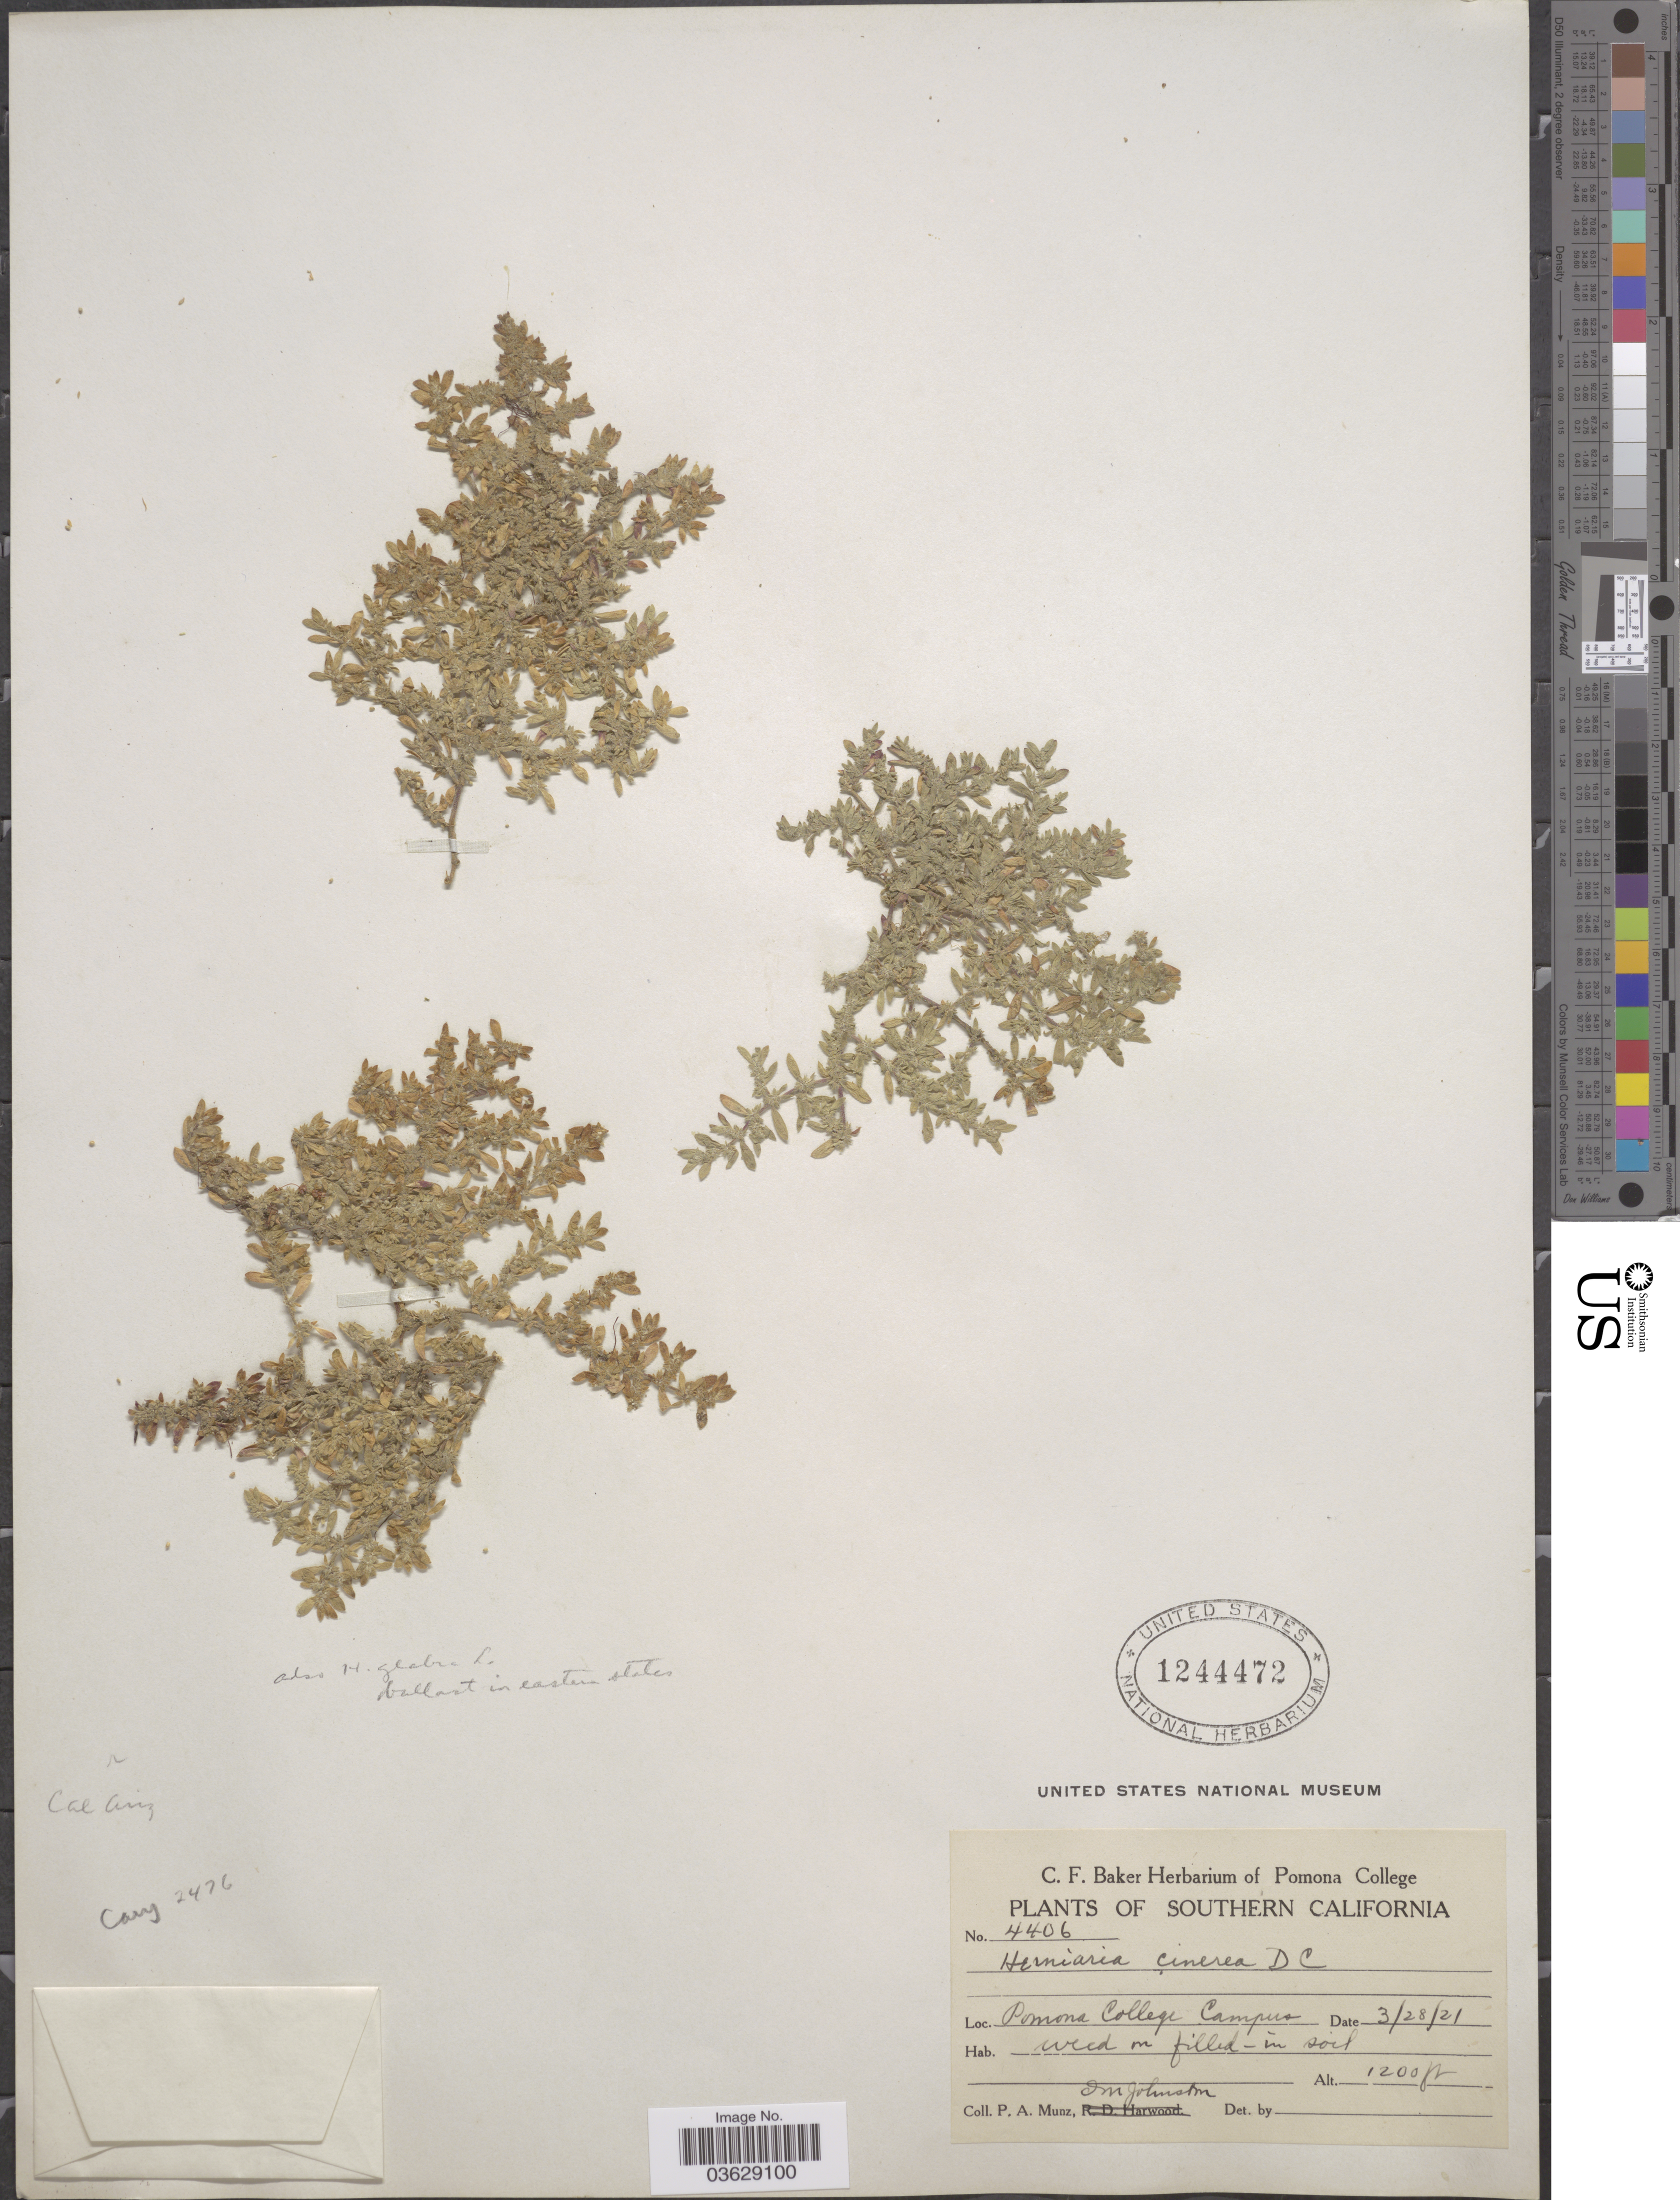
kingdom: Plantae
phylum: Tracheophyta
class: Magnoliopsida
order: Caryophyllales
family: Caryophyllaceae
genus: Herniaria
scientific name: Herniaria cinerea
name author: DC.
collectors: P. A. Munz & O. Johnston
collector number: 4406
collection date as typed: Transcribed d/m/y: 28/3/21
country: United States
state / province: California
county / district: Los Angeles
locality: Southern California. Pomona College Campus.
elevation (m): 366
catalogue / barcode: US 1244472